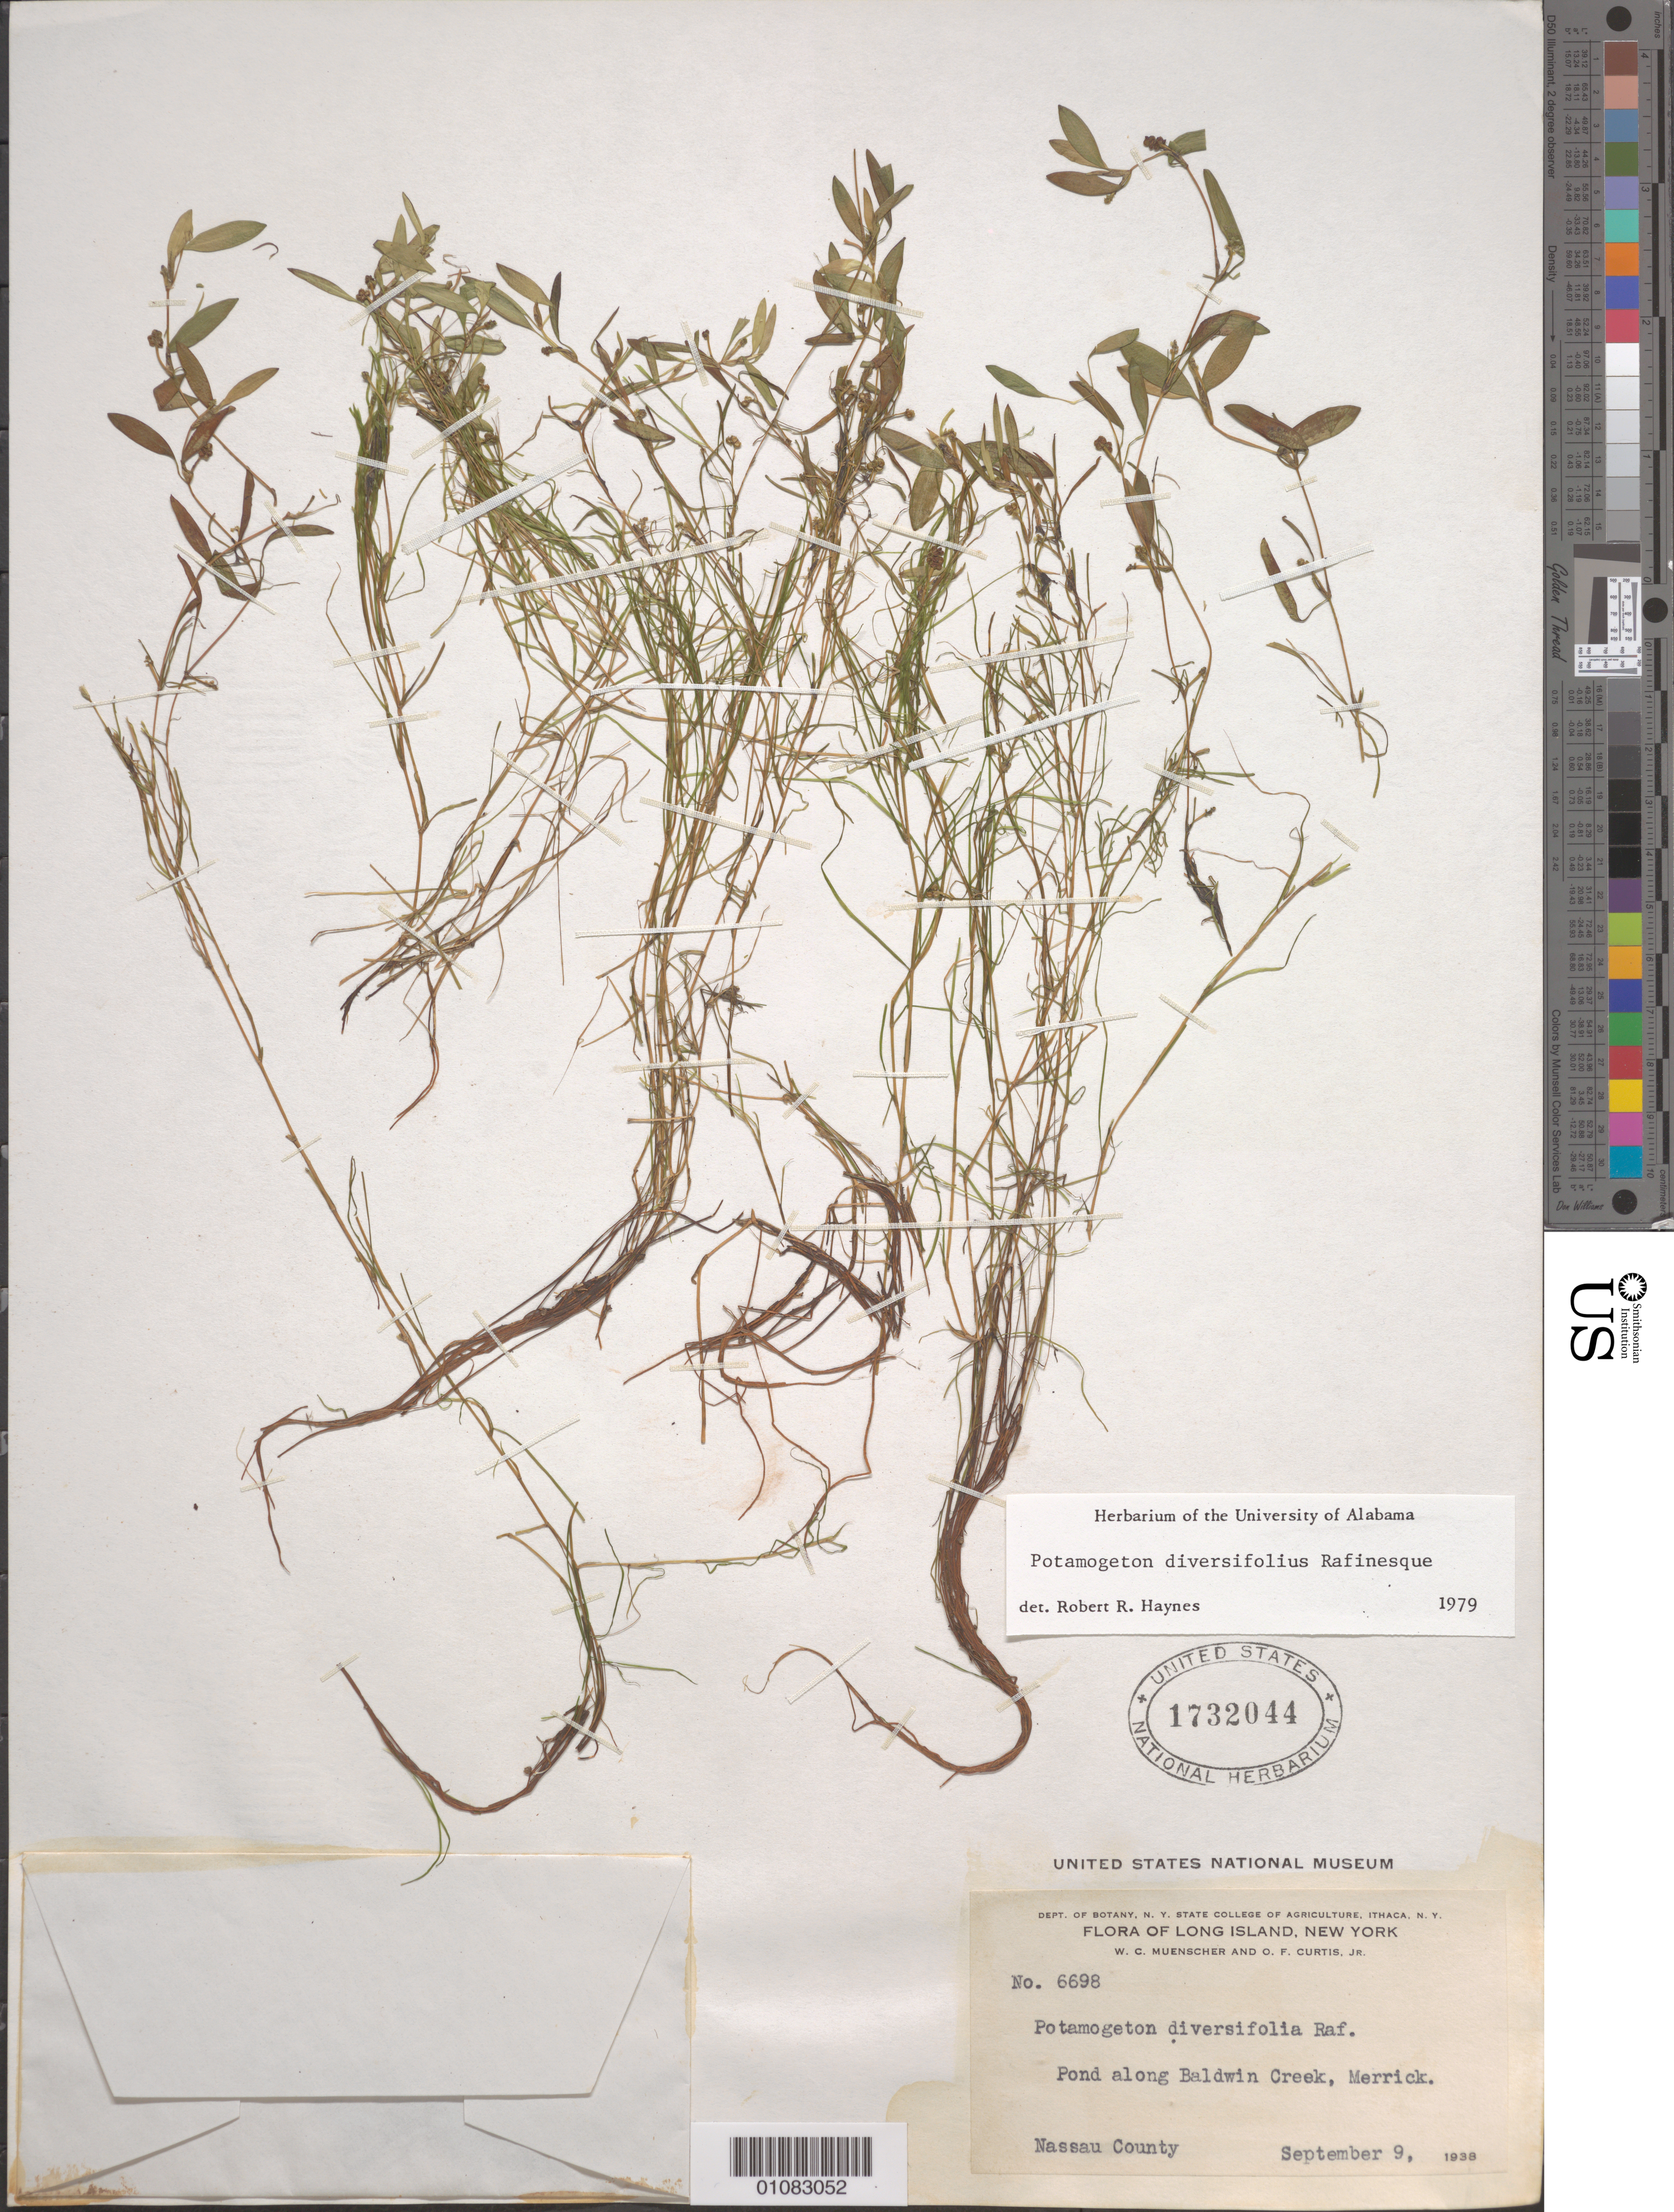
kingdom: Plantae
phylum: Tracheophyta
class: Liliopsida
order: Alismatales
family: Potamogetonaceae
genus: Potamogeton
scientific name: Potamogeton diversifolius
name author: Raf.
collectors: W. Muenscher & O. Curtis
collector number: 6698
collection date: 1938-09-09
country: United States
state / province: New York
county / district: Nassau County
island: Long Island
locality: Merrick, Baldwin Creek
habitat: Pond.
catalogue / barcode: US 1732044